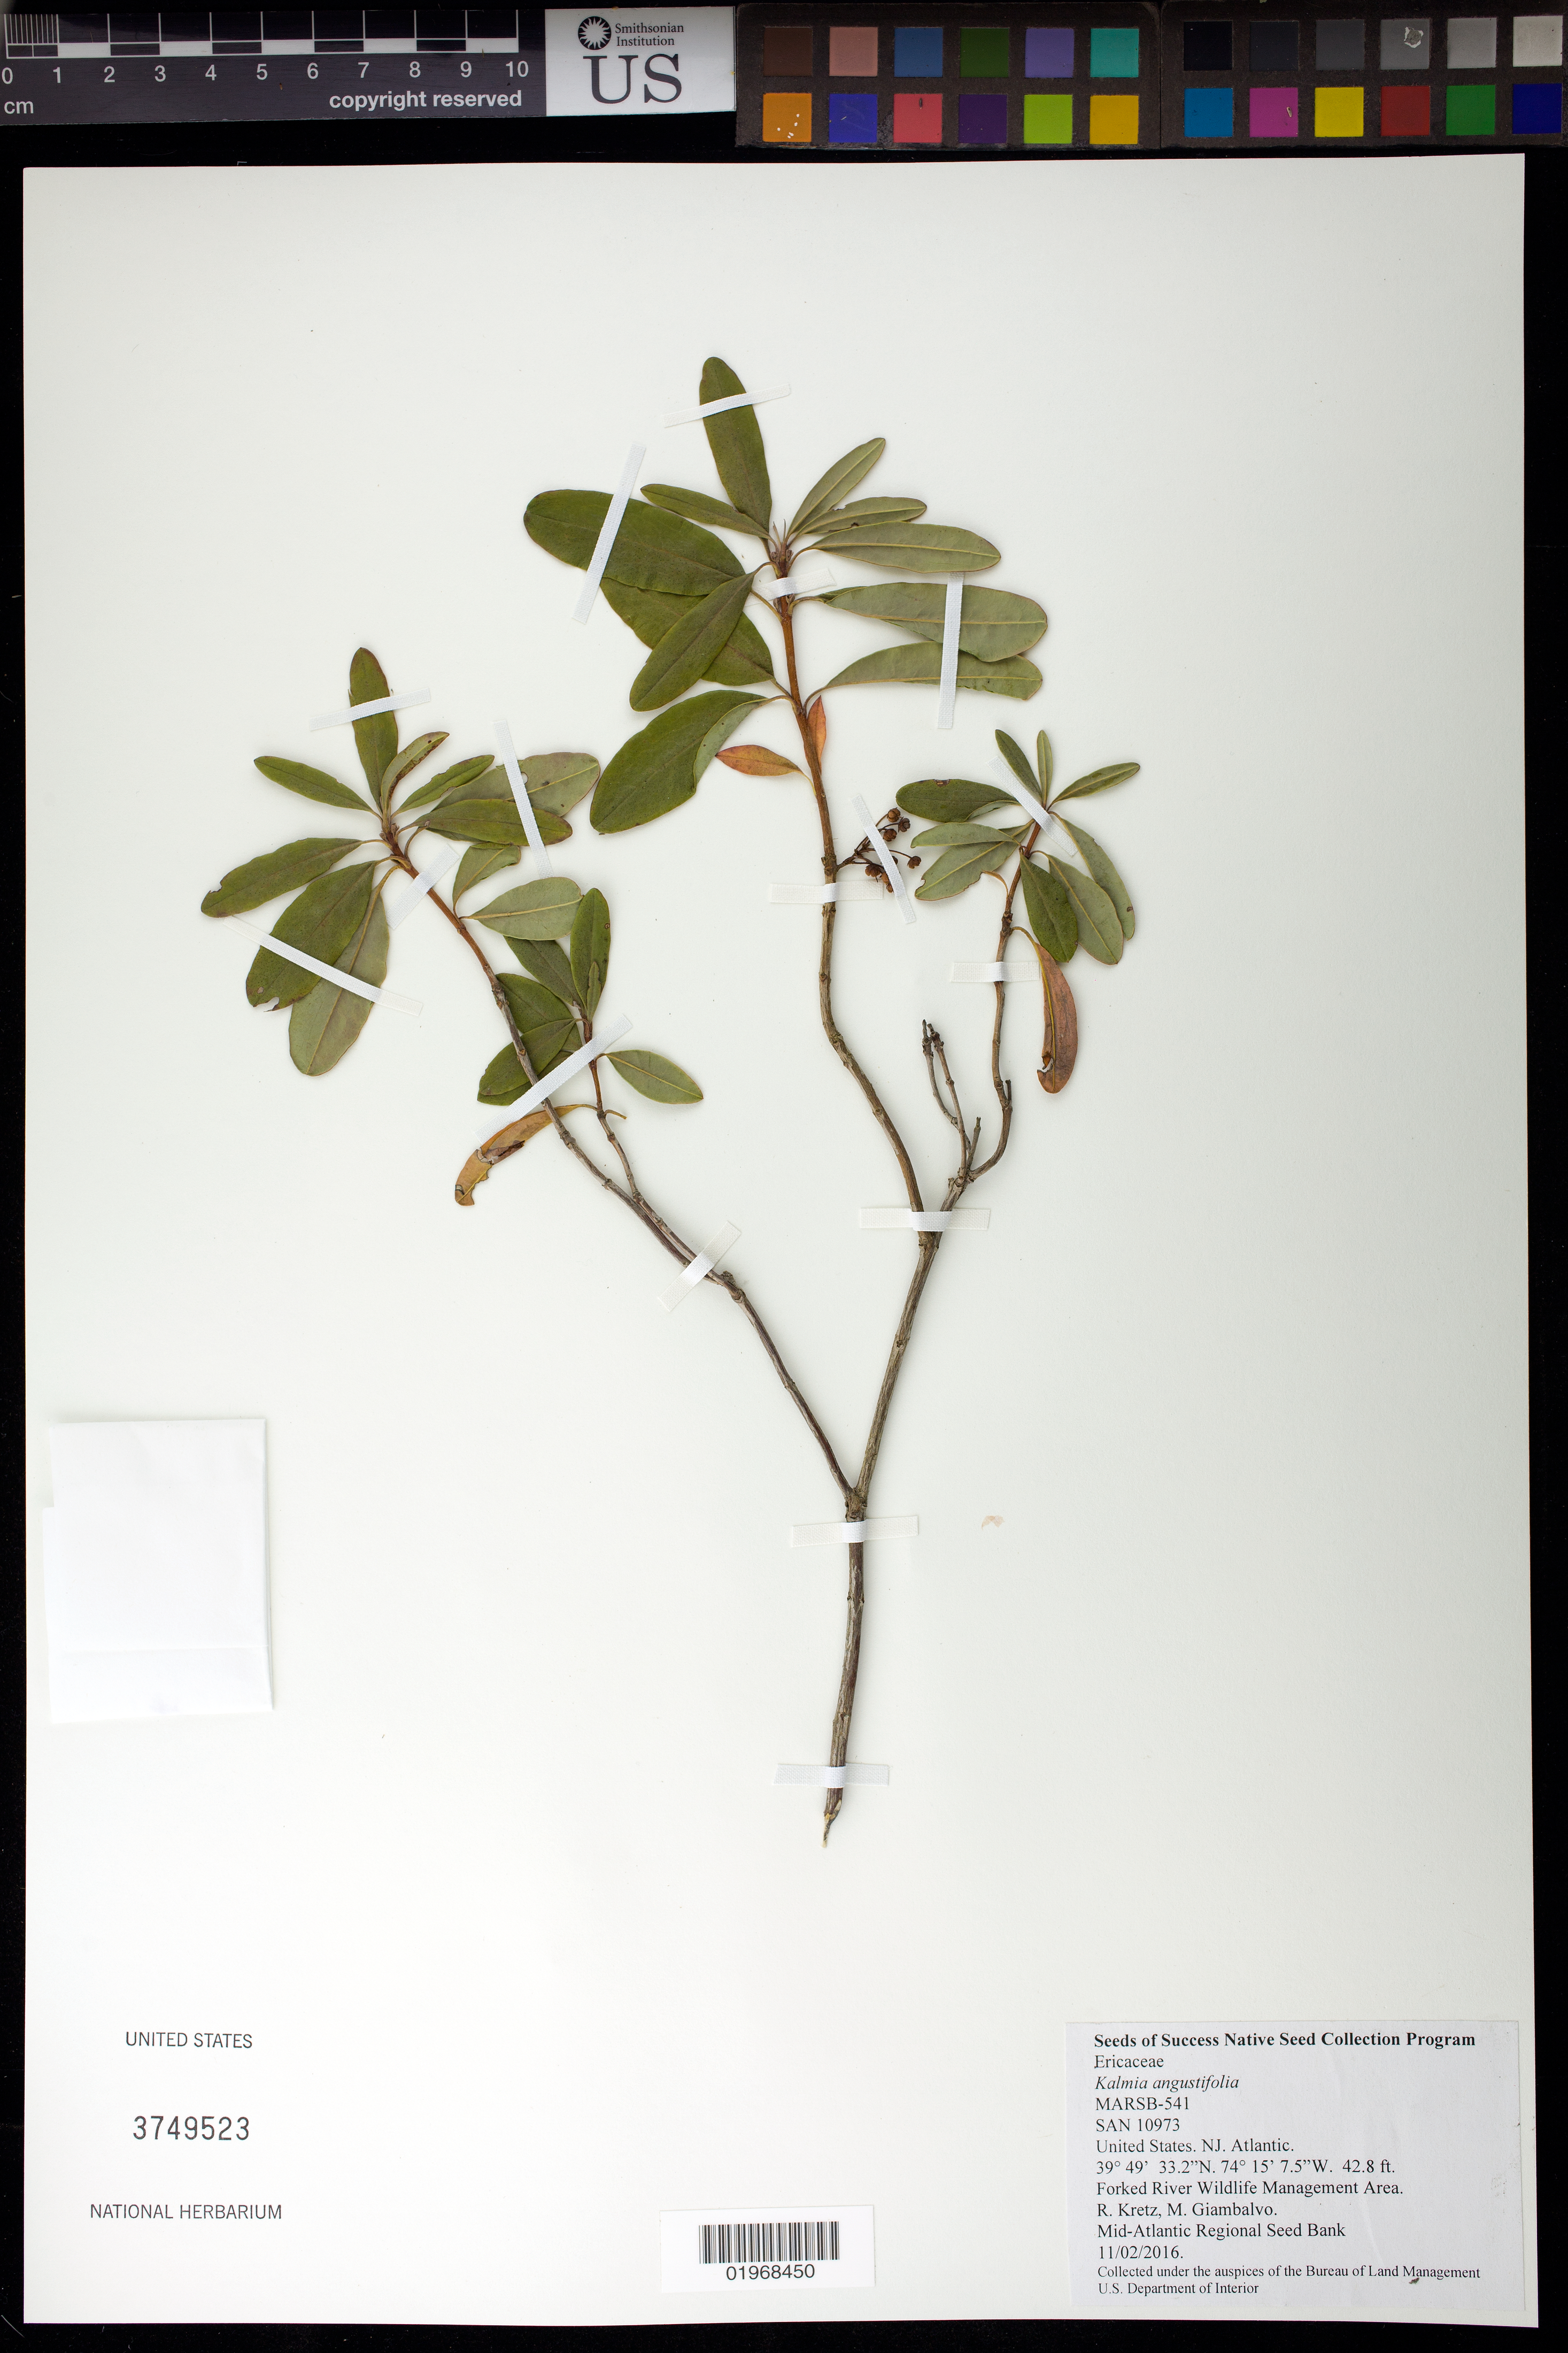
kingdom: Plantae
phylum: Tracheophyta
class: Magnoliopsida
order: Ericales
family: Ericaceae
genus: Kalmia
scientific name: Kalmia angustifolia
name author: L.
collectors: R. Kretz & M. Giambalvo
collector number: MARCB-541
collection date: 2016-11-02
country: United States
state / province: New Jersey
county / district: Atlantic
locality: Forked River Wildlife Management Area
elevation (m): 13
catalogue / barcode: US 3749523